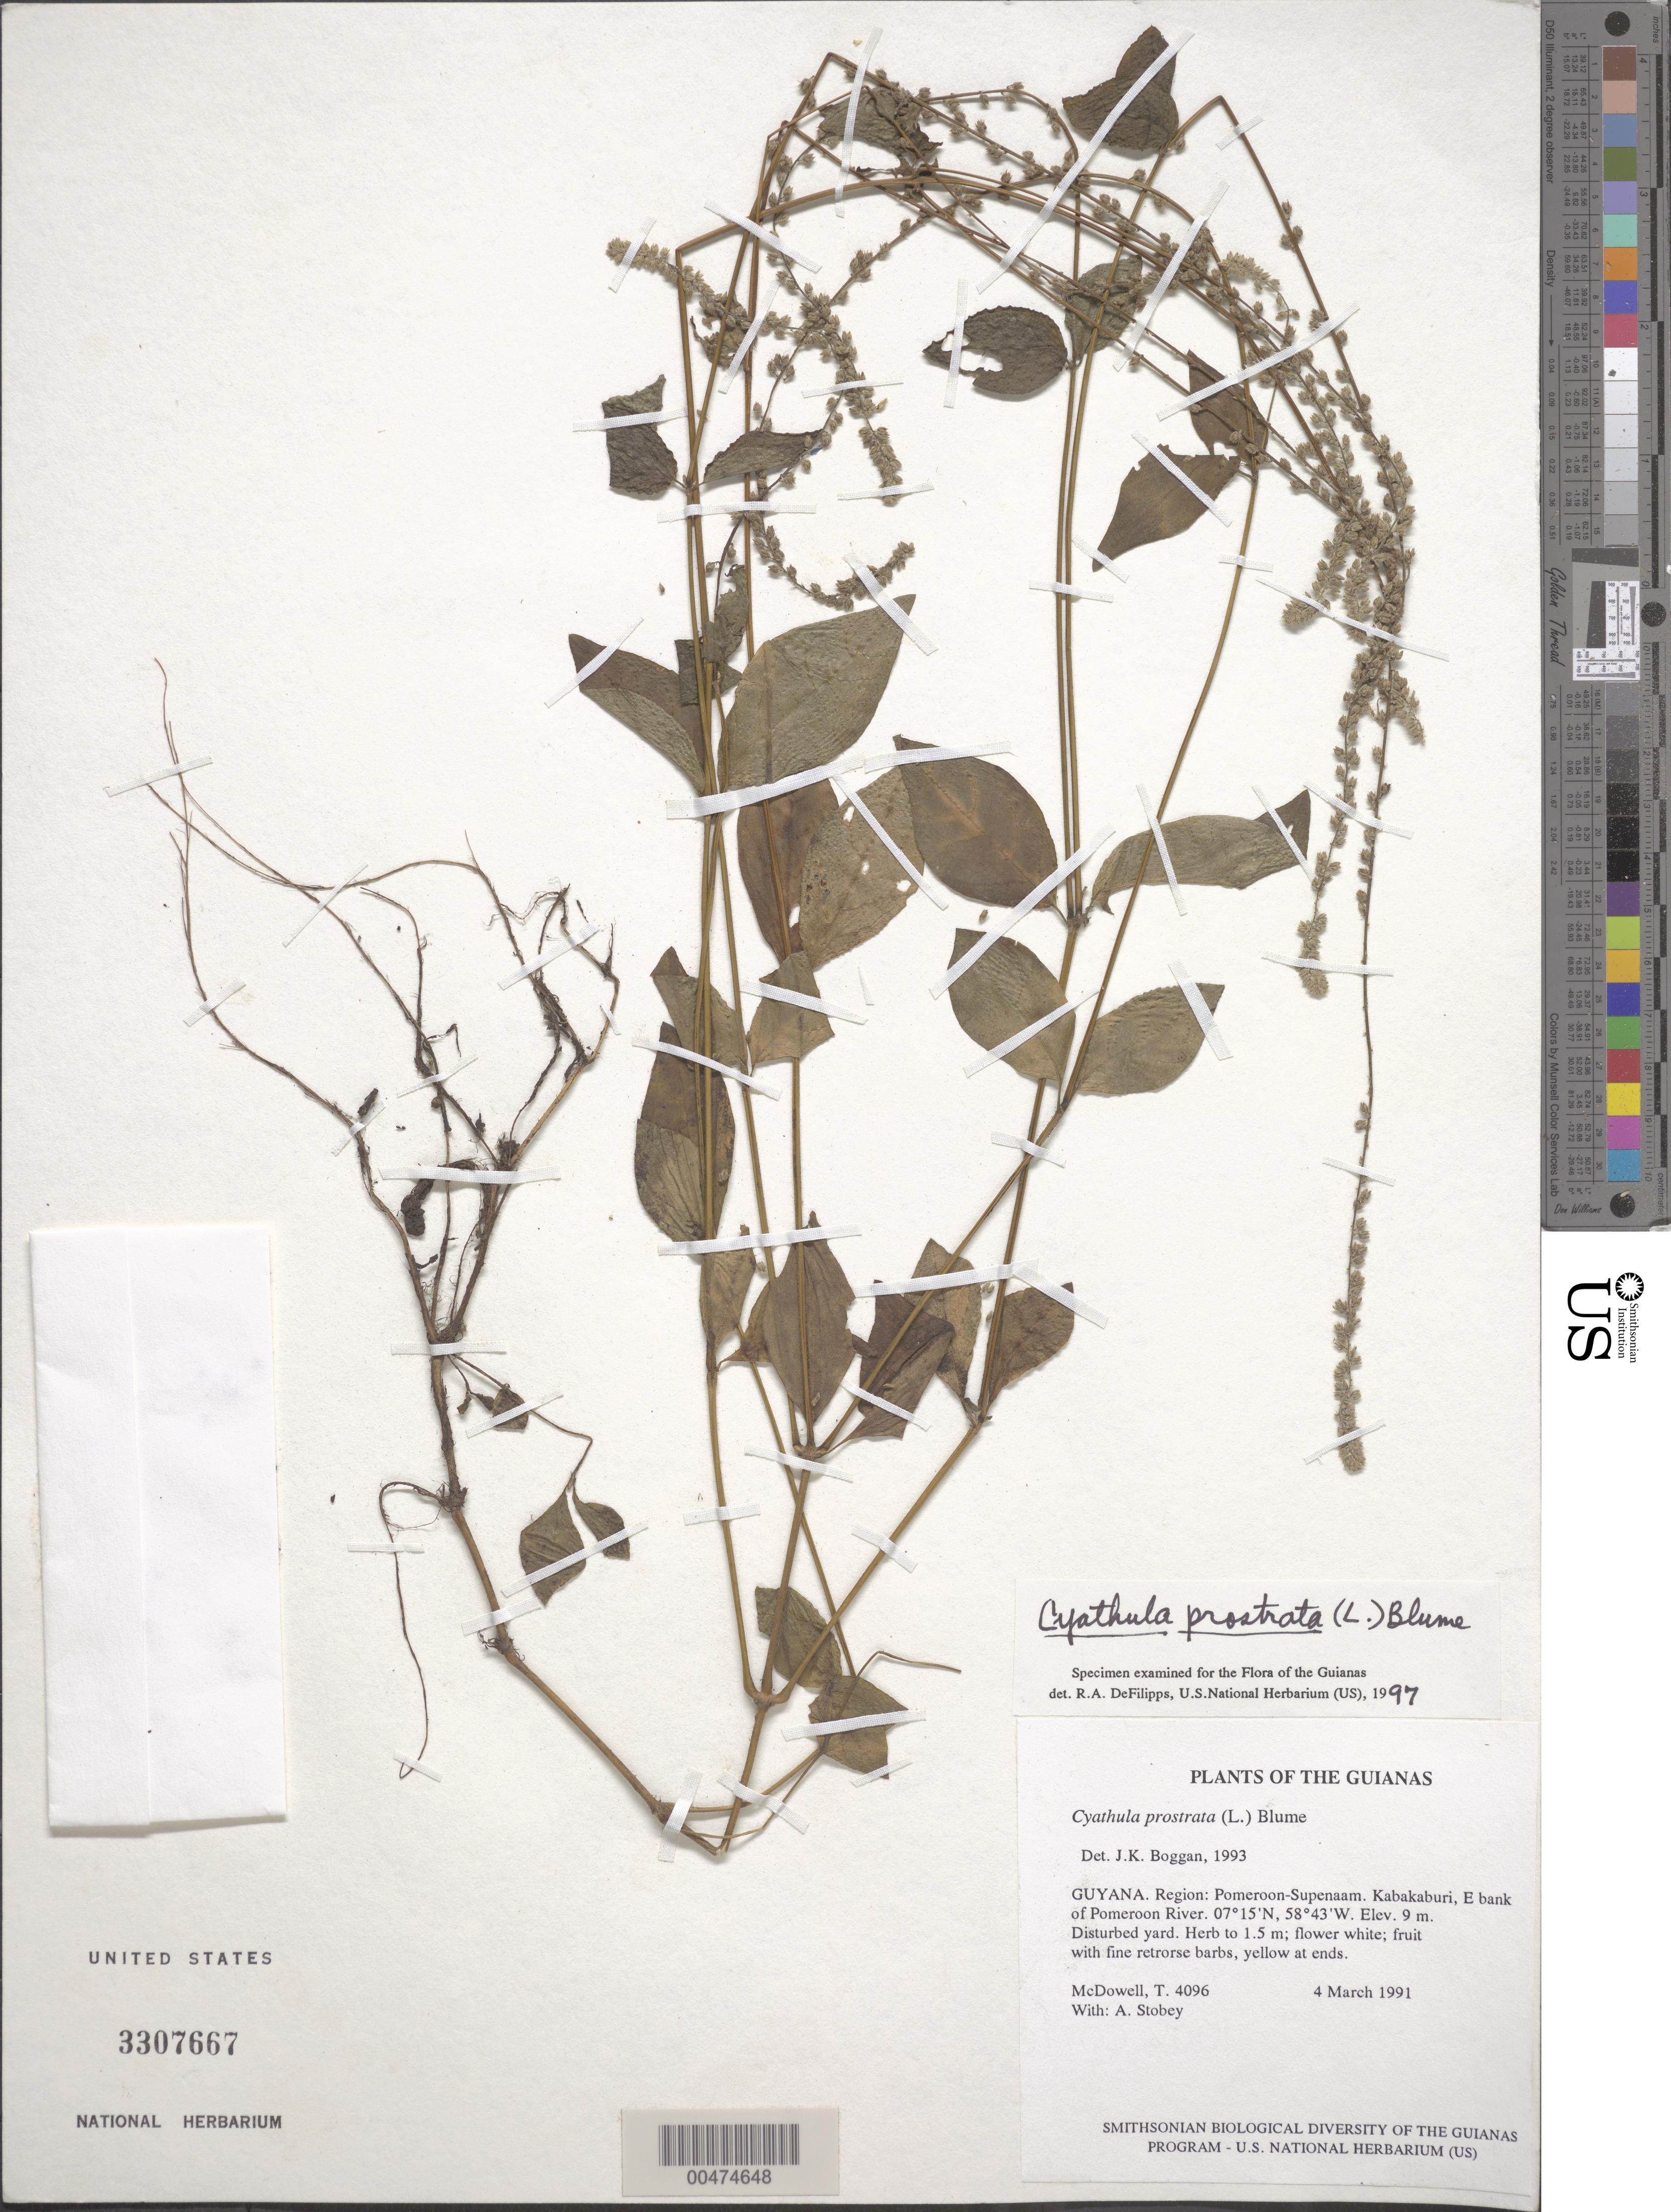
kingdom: Plantae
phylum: Tracheophyta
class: Magnoliopsida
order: Caryophyllales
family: Amaranthaceae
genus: Cyathula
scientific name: Cyathula prostrata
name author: (L.) Blume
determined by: DeFilipps, R. A.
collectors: T. McDowell, D. Gopaul, C. N. Horn & J. H. Wiersema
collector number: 4096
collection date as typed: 4 March 1991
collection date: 1991-03-04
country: Guyana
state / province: Pomeroon-Supenaam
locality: Kabakaburi, E bank of Pomeroon River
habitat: Disturbed yard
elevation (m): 9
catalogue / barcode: US 3307667